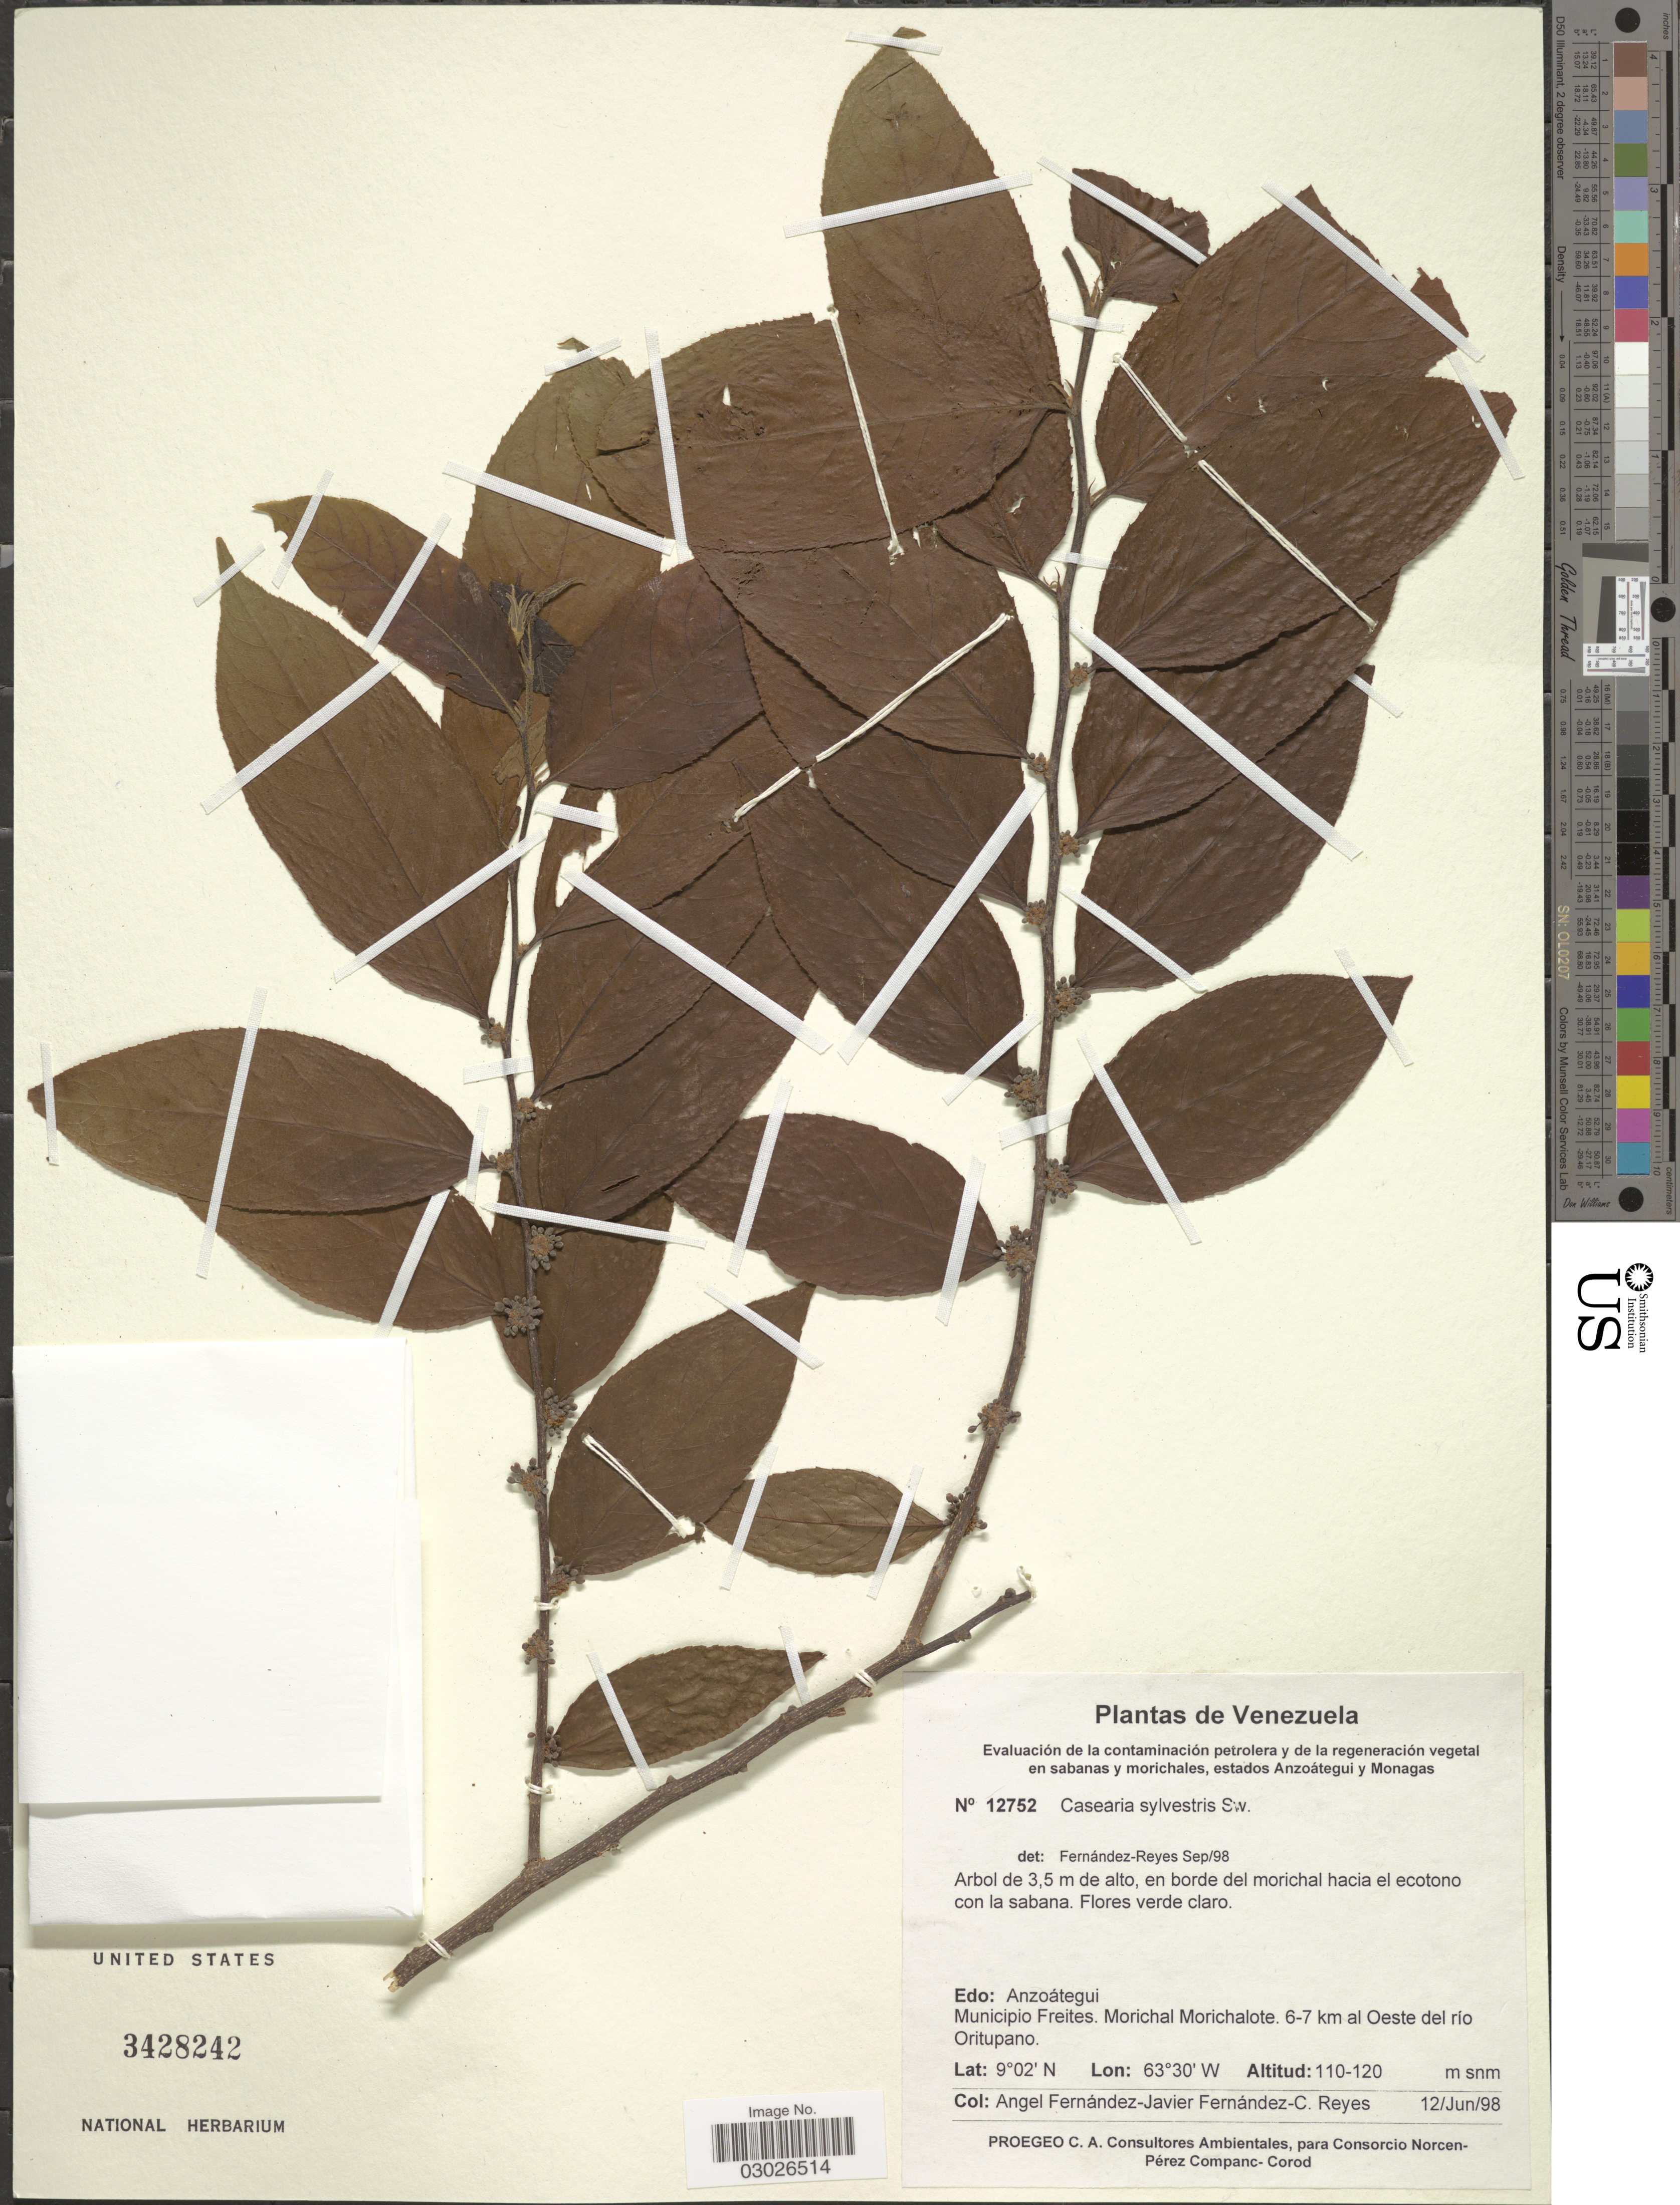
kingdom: Plantae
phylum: Tracheophyta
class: Magnoliopsida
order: Malpighiales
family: Salicaceae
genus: Casearia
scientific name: Casearia sylvestris var. sylvestris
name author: Sw.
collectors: Á. Fernández, J. Fernández & C. Reyes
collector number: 12752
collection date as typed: Transcribed d/m/y: 12/6/98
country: Venezuela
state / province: Anzoategui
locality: Municipio Freitas, Morichal Morichalote, 6-7 km al Oeste del río Oritupano.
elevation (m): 110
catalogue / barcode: US 3428242